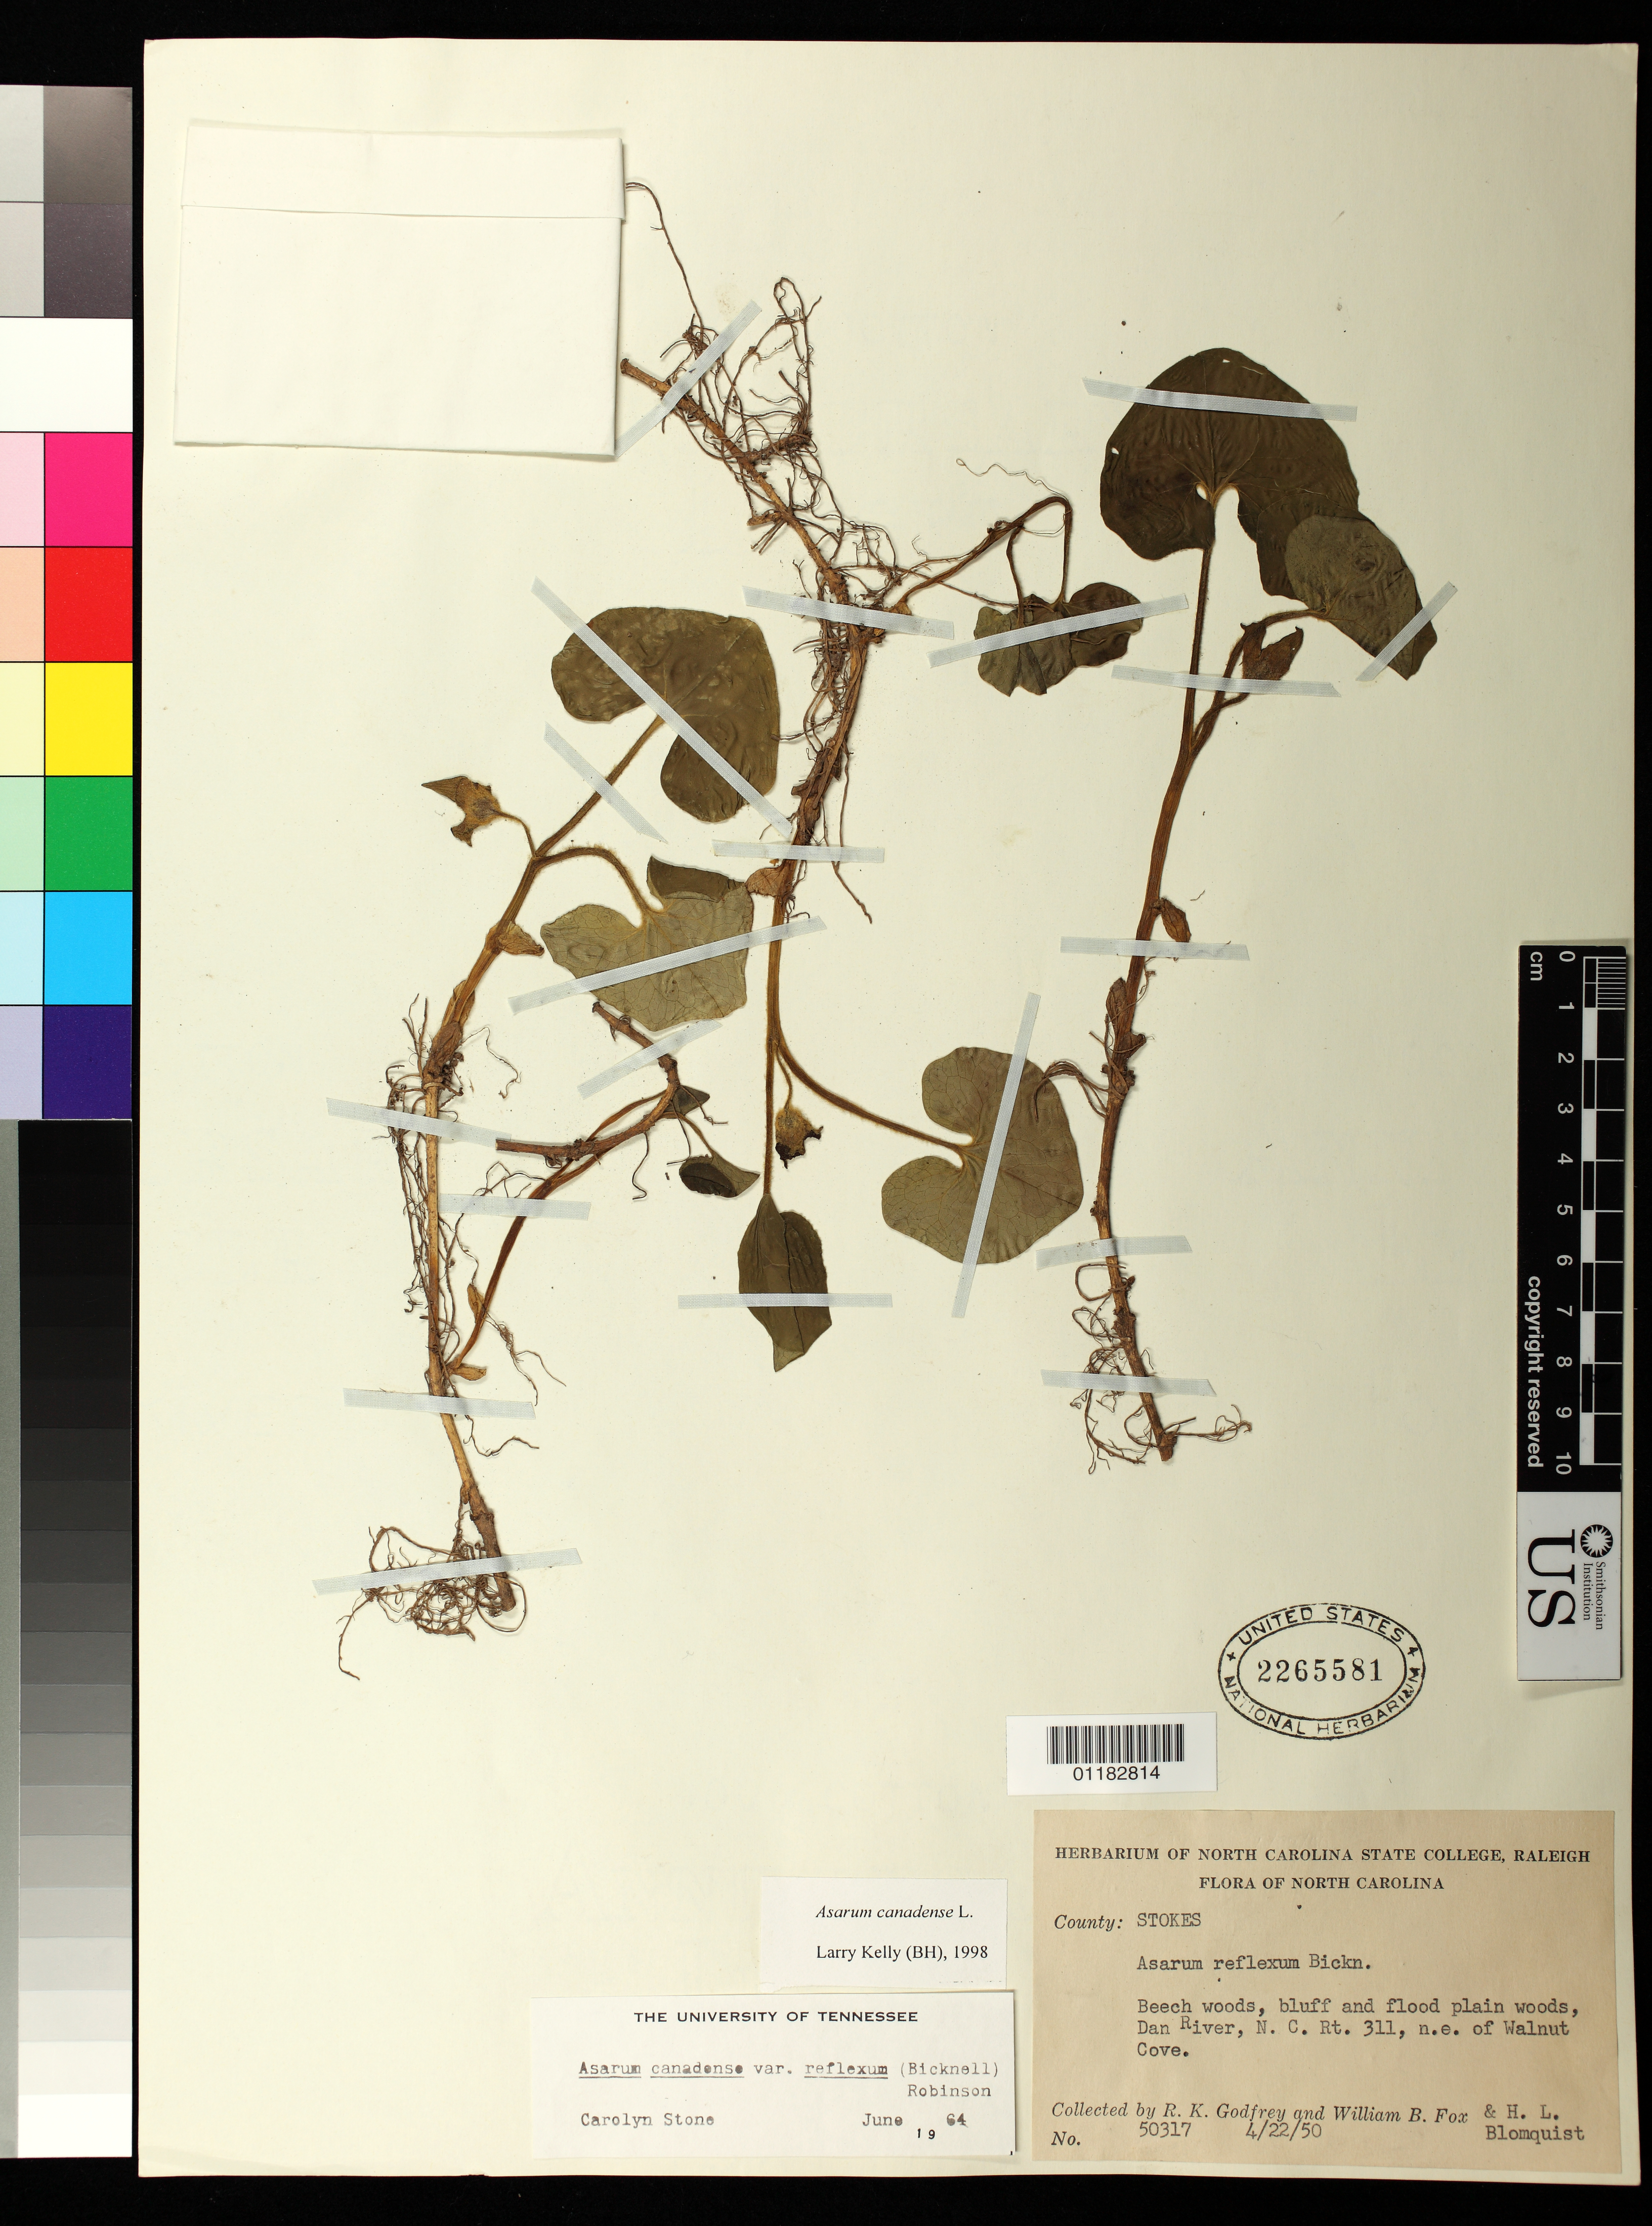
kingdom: Plantae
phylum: Tracheophyta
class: Magnoliopsida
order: Piperales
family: Aristolochiaceae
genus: Asarum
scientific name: Asarum canadense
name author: L.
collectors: R. K. Godfrey, W. B. Fox & H. Blomquist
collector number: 50317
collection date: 1950-04-22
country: United States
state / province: North Carolina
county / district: Stokes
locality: Dan River, N.C. Rt. 311, NE of Walnut Cove, Stokes County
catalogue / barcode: US 2265581